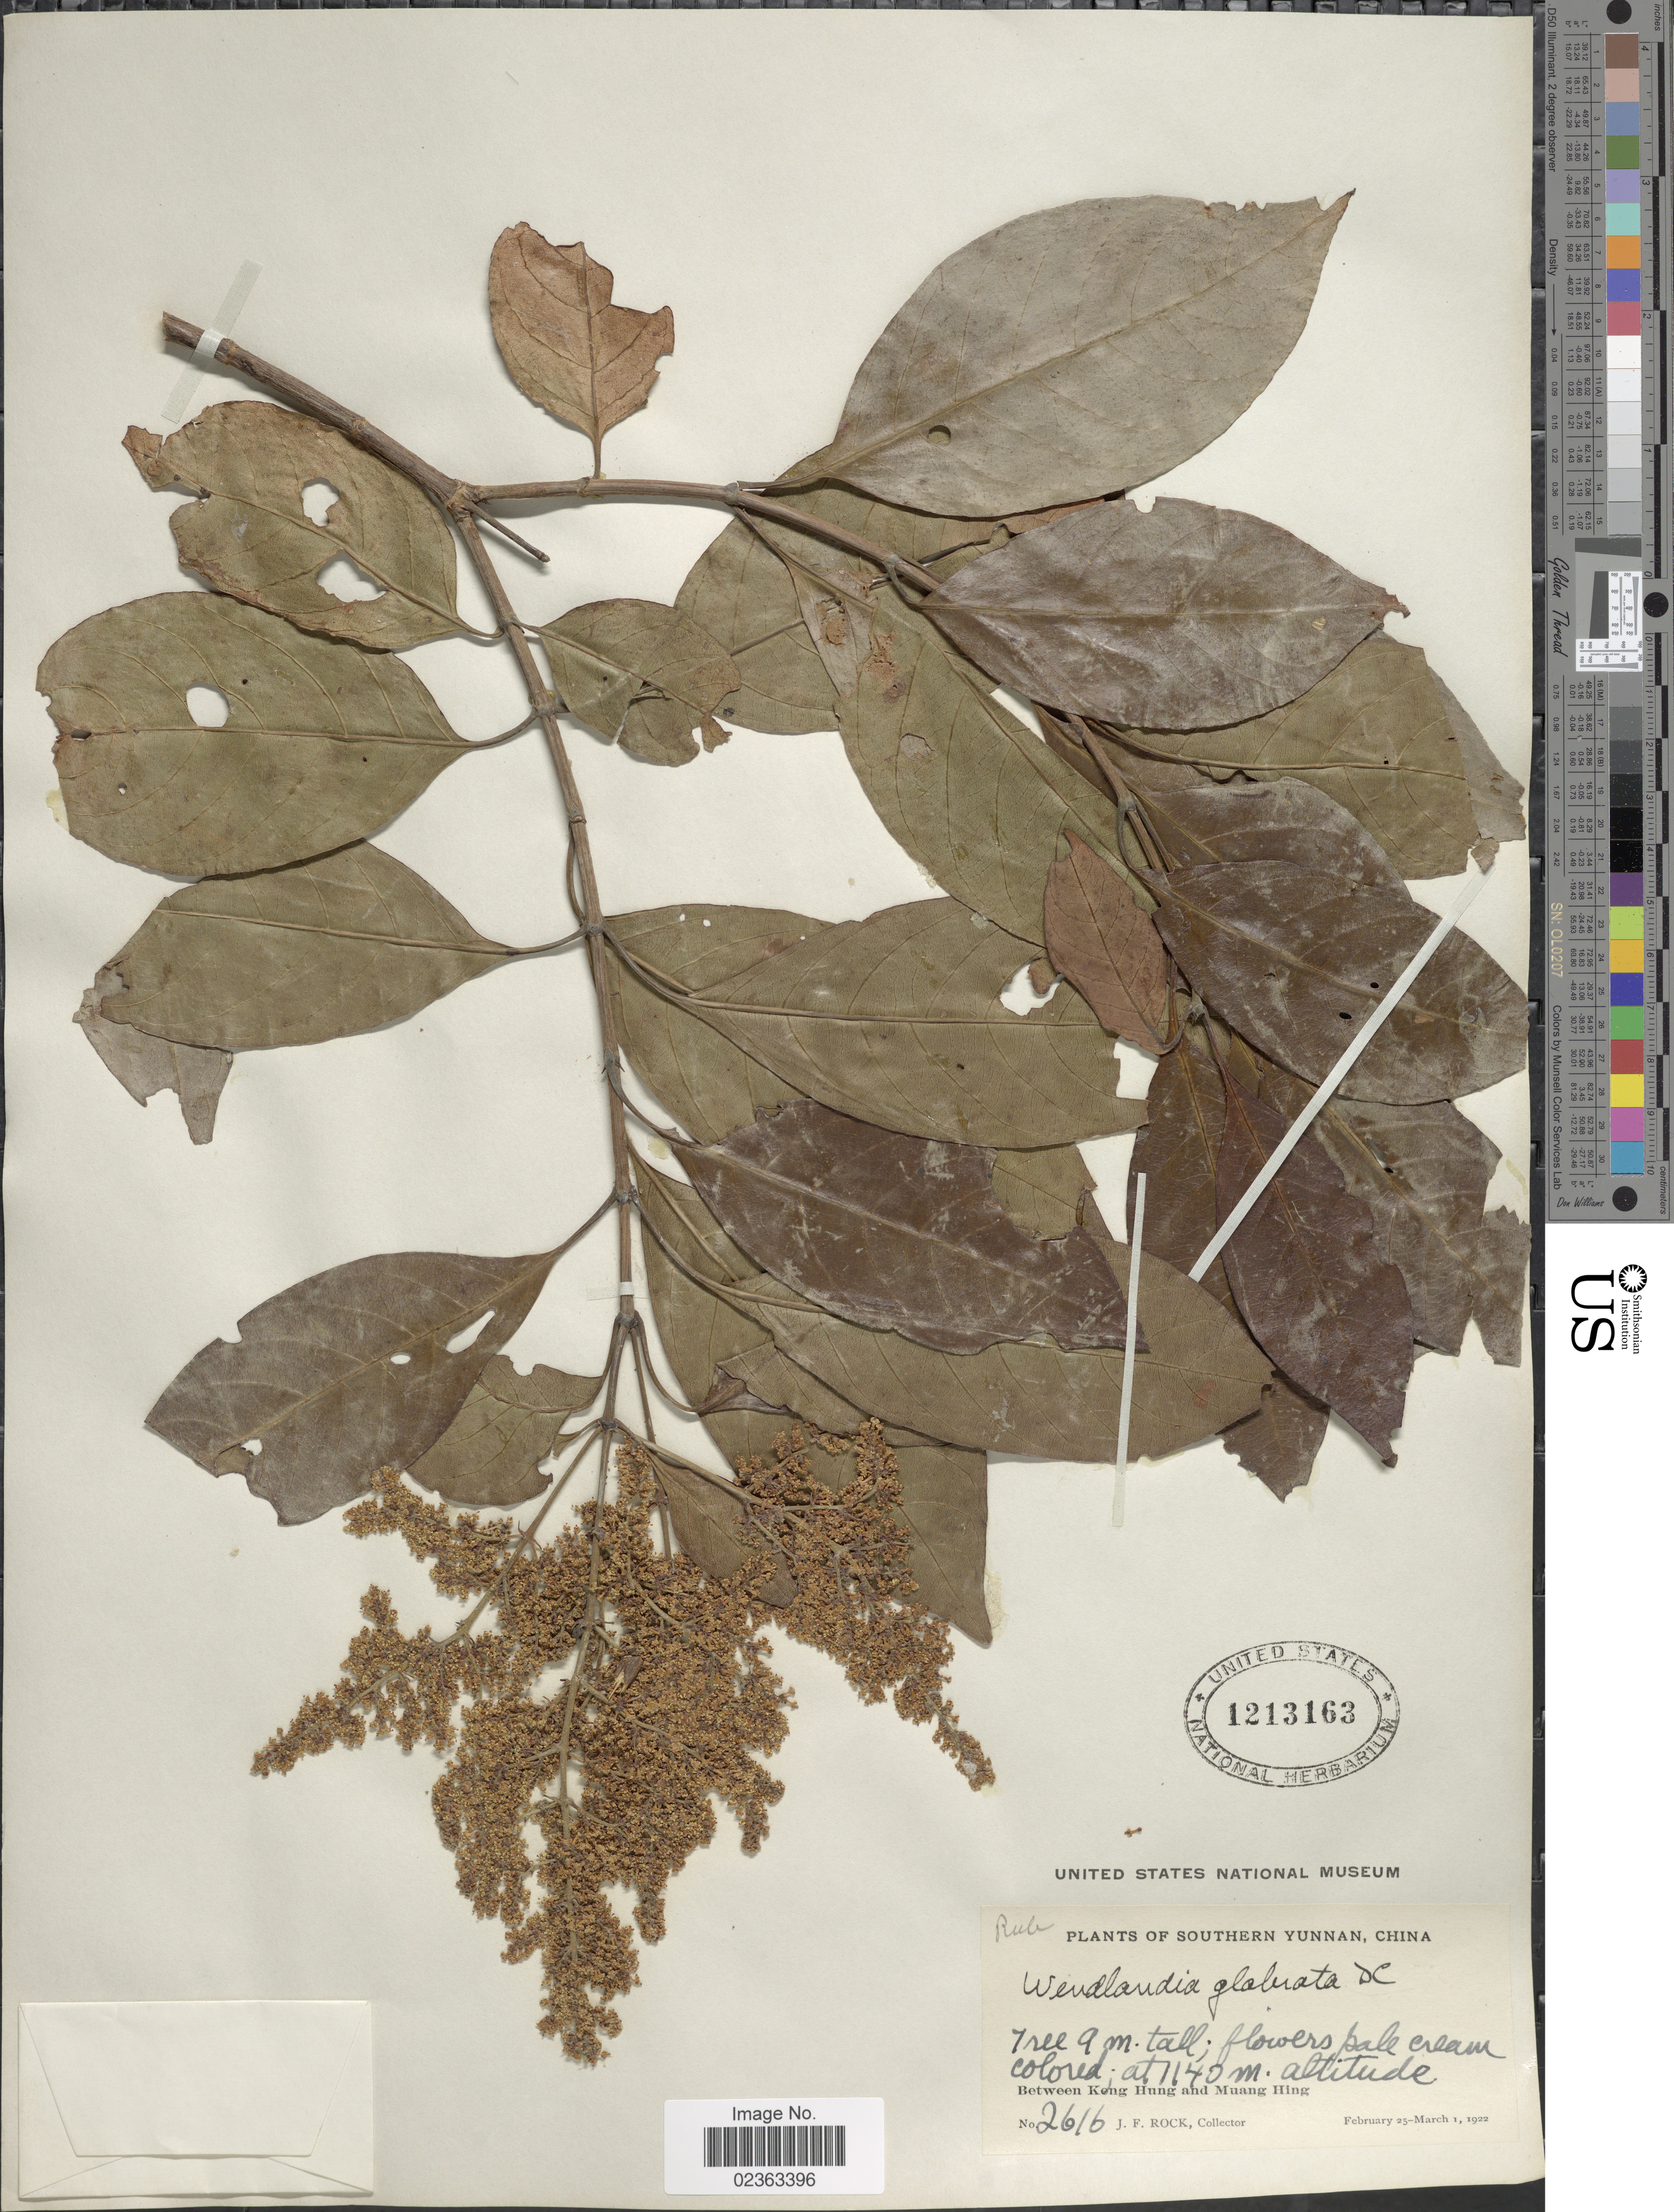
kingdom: Plantae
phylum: Tracheophyta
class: Magnoliopsida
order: Gentianales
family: Rubiaceae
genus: Wendlandia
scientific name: Wendlandia tinctoria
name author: DC.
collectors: J. Rock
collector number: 2616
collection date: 1922-02-25/1922-03-01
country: China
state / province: Yunnan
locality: Southern Yunnan, between Kong Hung and Muang Hing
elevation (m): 1140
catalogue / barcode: US 1213163